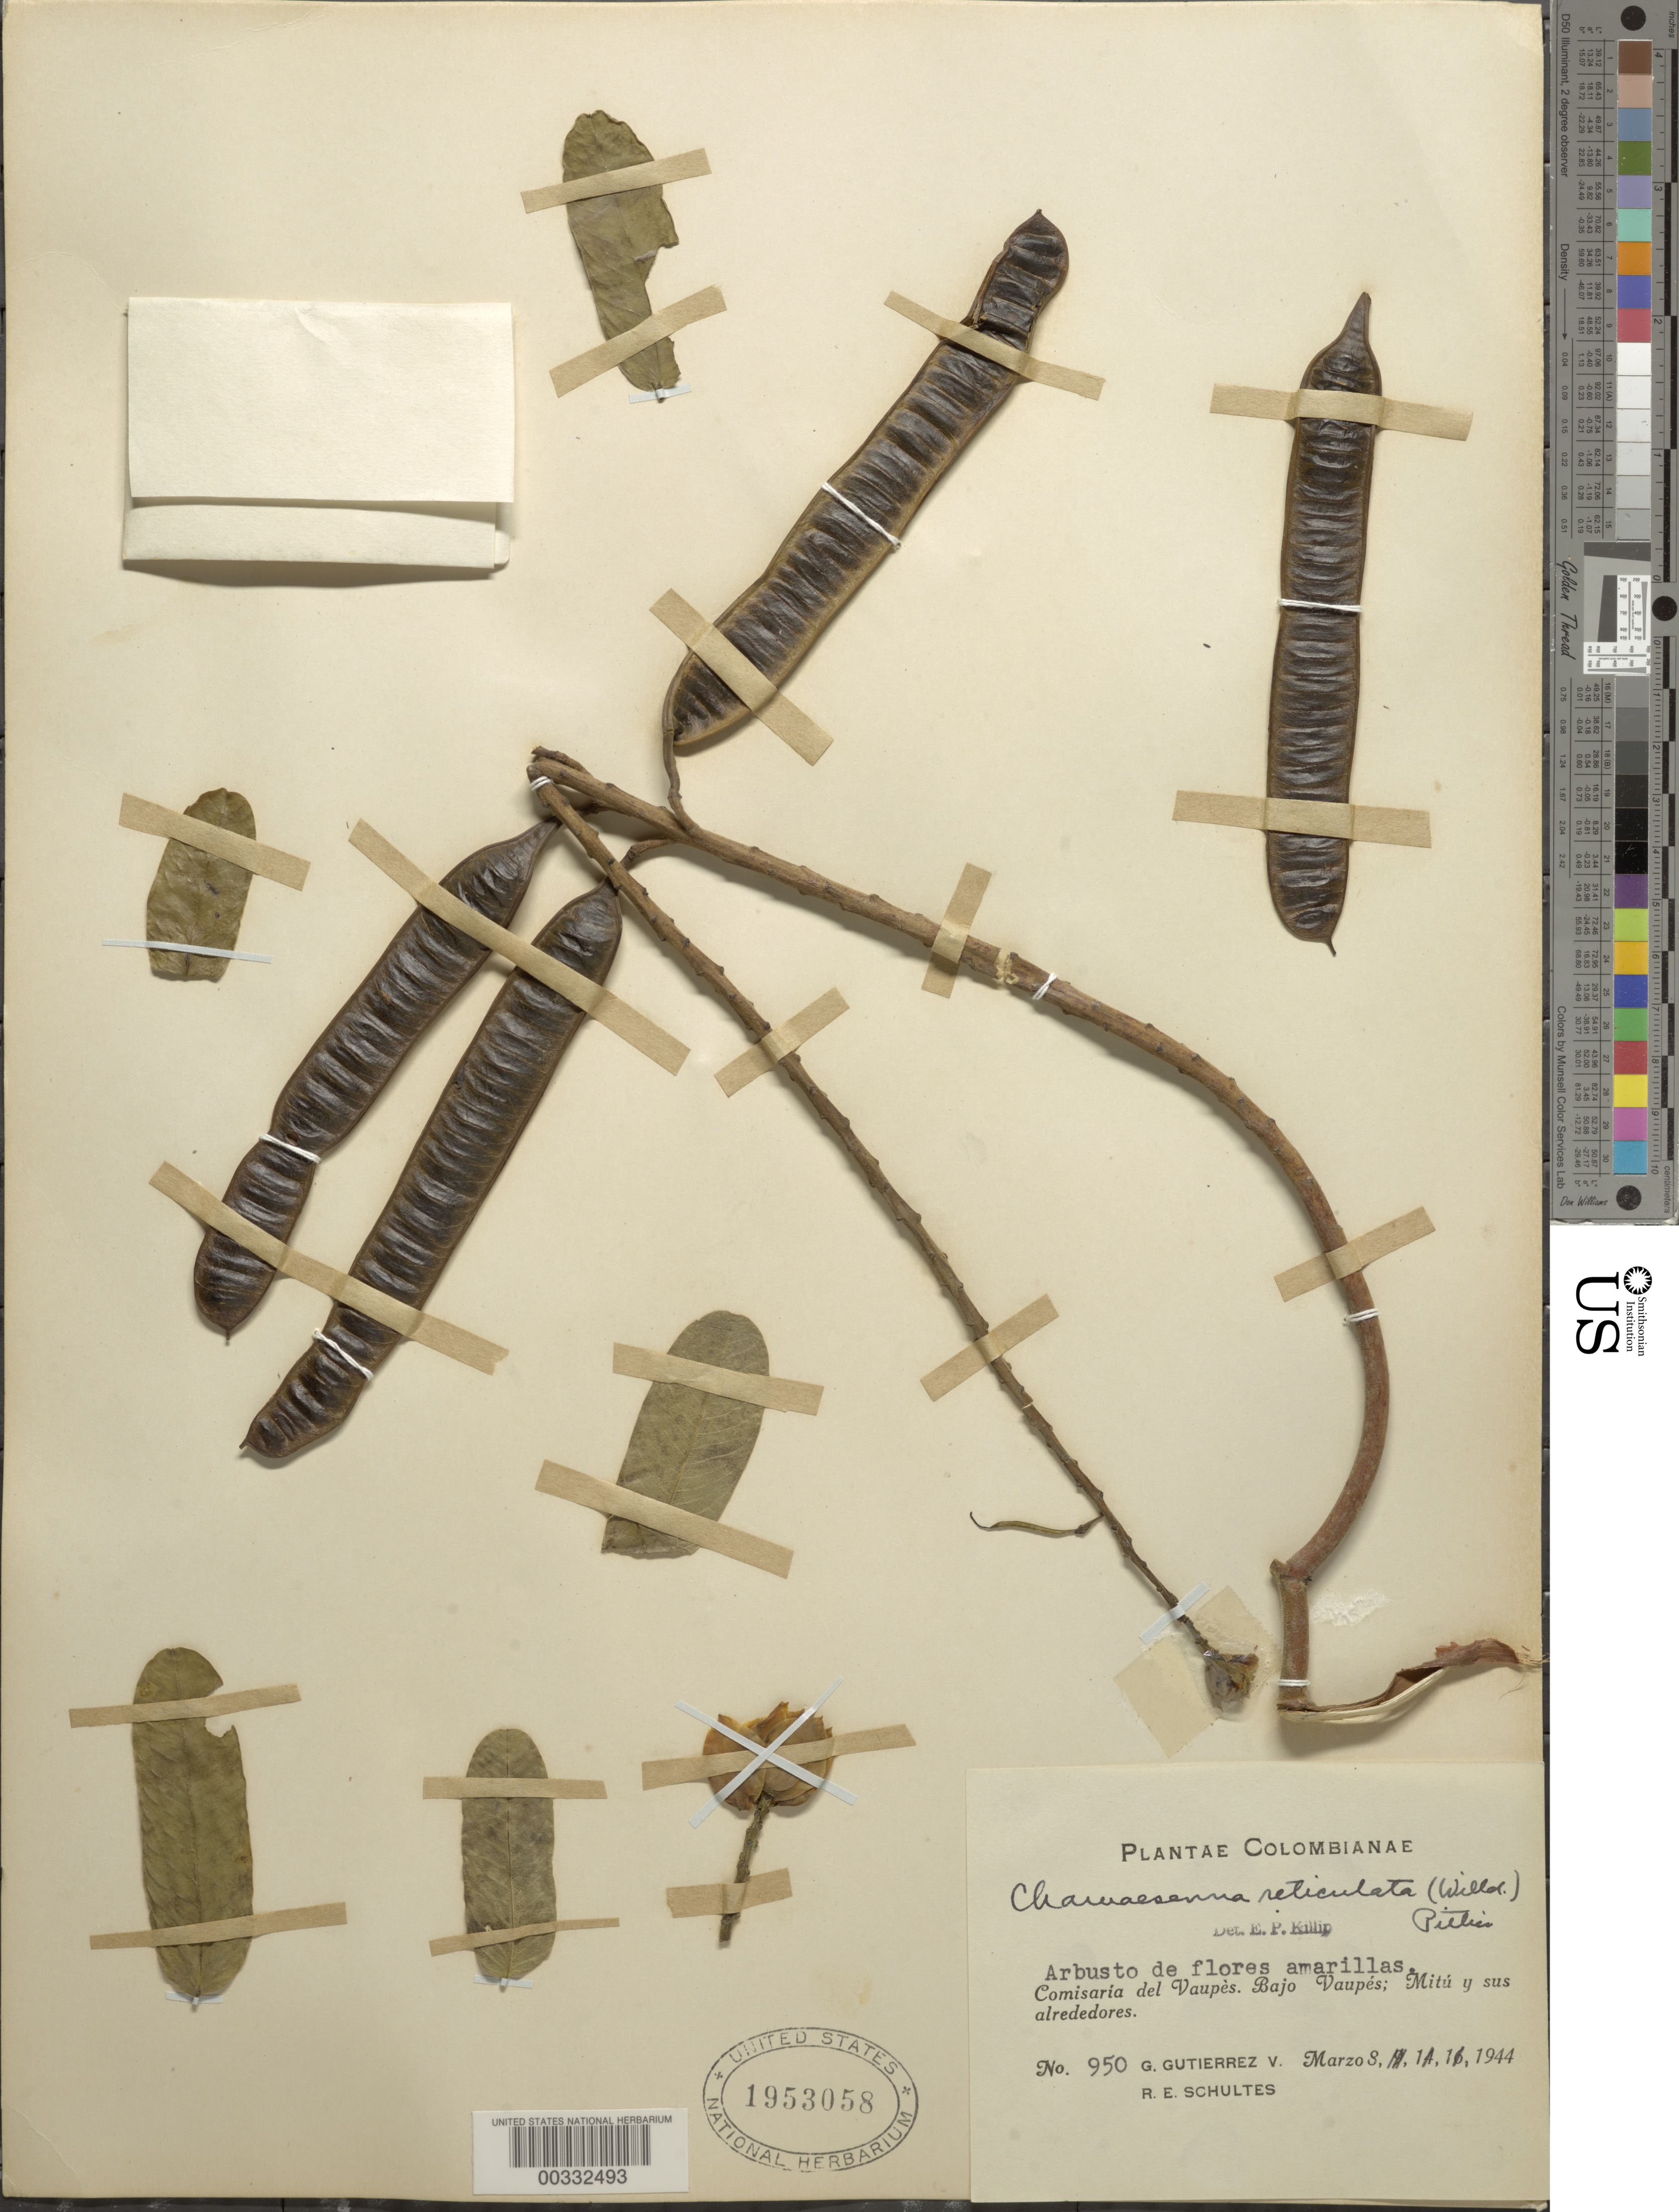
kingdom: Plantae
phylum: Tracheophyta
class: Magnoliopsida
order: Fabales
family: Fabaceae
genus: Senna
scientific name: Senna reticulata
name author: (Willd.) H.S. Irwin & Barneby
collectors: G. Gutiérrez V. & R. E. Schultes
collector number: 950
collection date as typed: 08 Mar 1944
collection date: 1944-03-08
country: Colombia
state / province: Vaupés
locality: Bajo Vaupes; Mitu and vicinity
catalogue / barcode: US 1953058